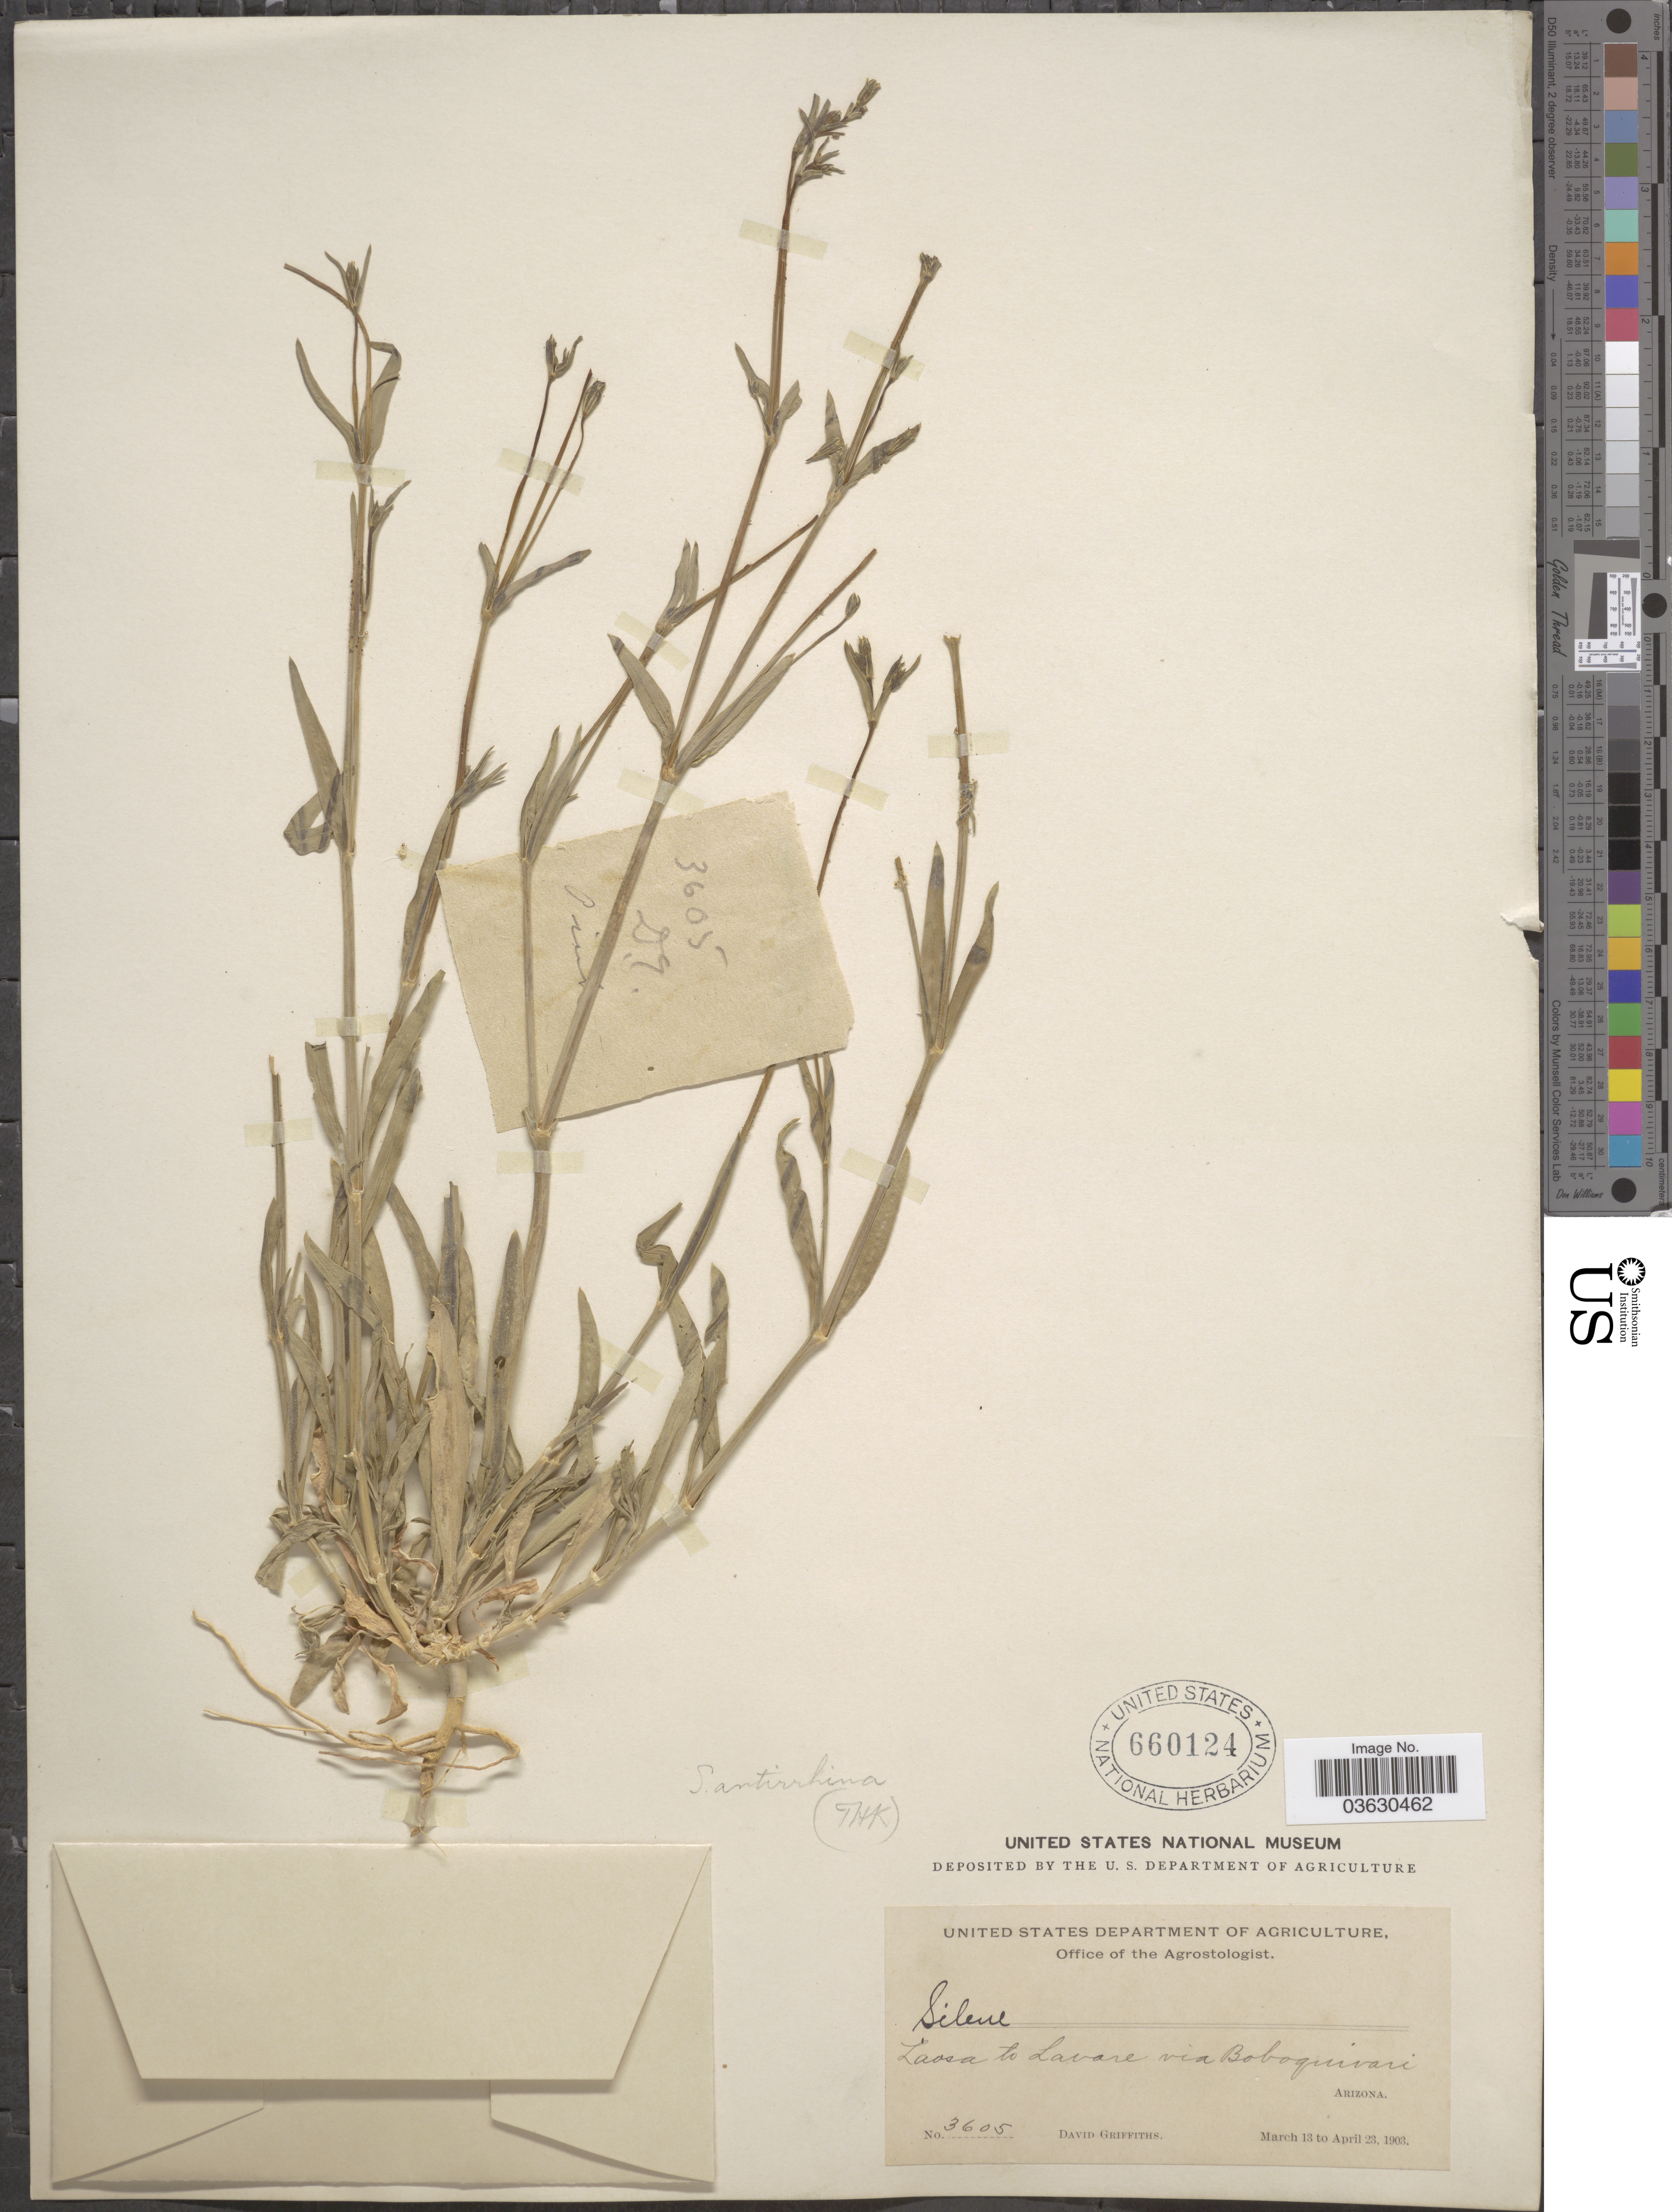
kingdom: Plantae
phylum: Tracheophyta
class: Magnoliopsida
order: Caryophyllales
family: Caryophyllaceae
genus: Silene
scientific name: Silene antirrhina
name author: L.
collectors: D. Griffiths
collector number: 3605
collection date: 1903-03-13/1903-04-23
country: United States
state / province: Arizona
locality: Laosa to Lavare via Baboquivari.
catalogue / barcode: US 660124